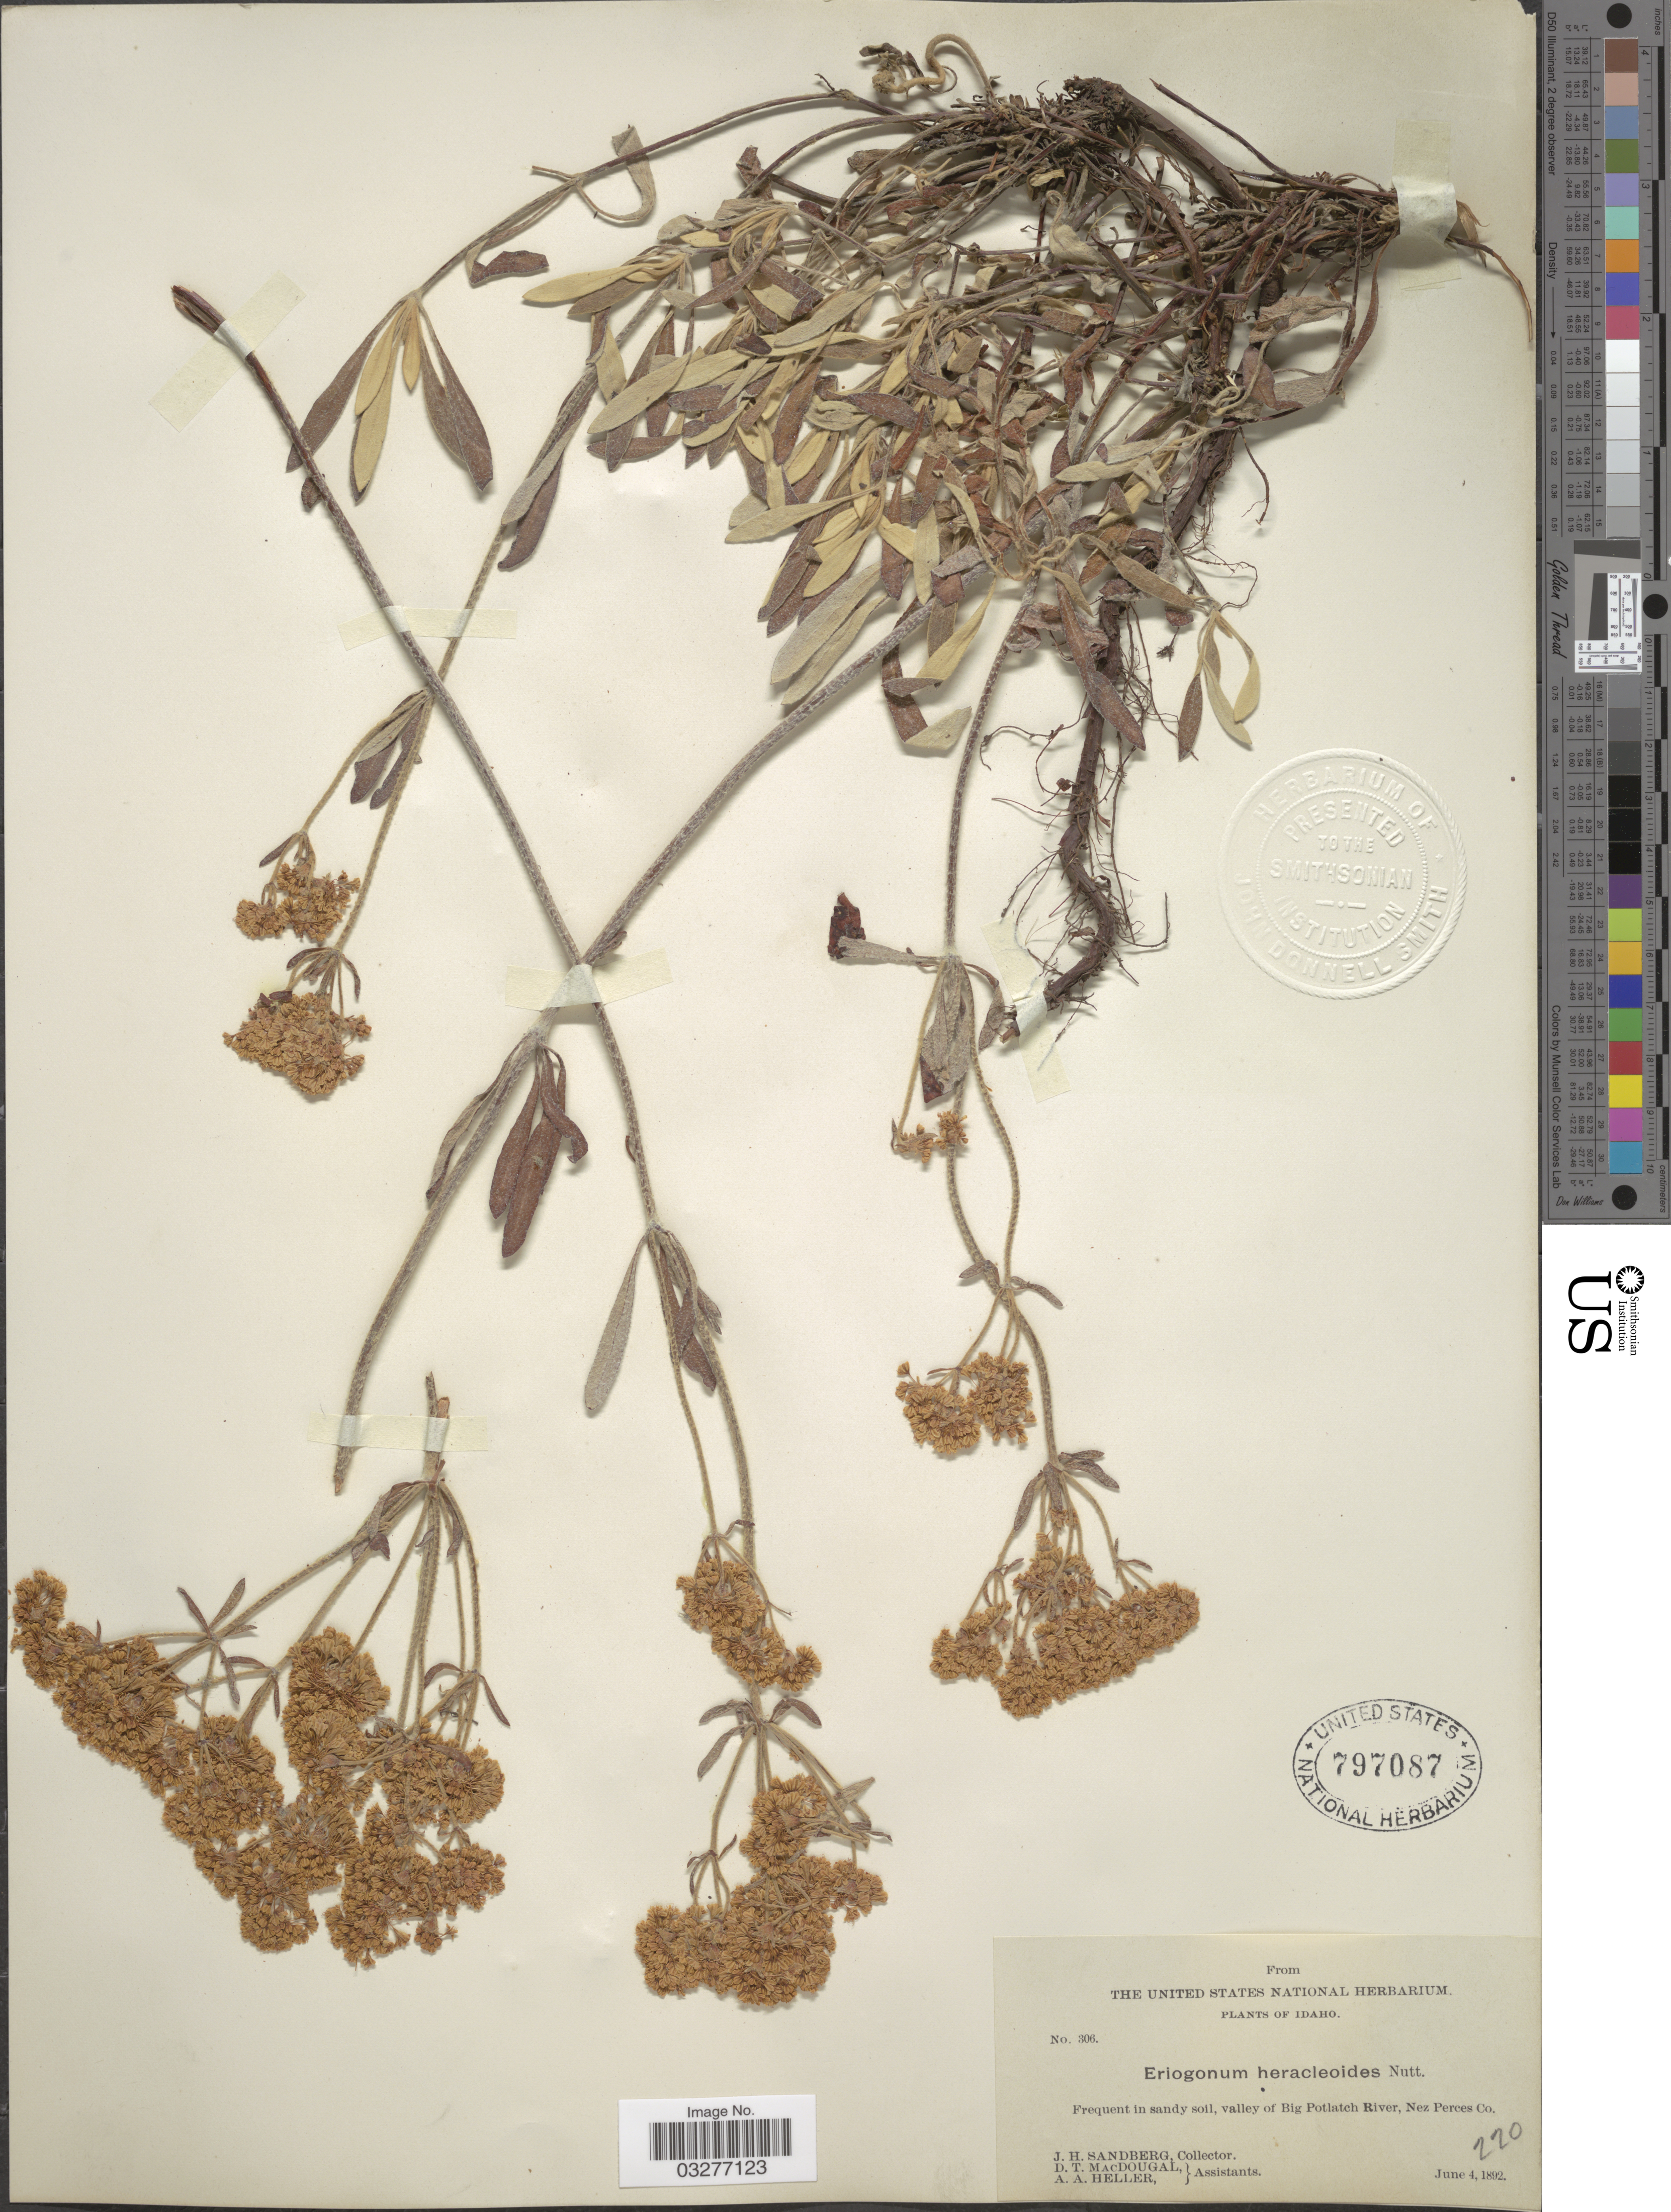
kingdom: Plantae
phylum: Tracheophyta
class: Magnoliopsida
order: Caryophyllales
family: Polygonaceae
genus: Eriogonum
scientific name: Eriogonum heracleoides var. heracleoides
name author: Nutt.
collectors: J. H. Sandberg, D. T. MacDougal & A. A. Heller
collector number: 306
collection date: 1892-06-04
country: United States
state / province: Idaho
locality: Valley of Big Potlach River, Nez Perces Co.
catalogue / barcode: US 797087